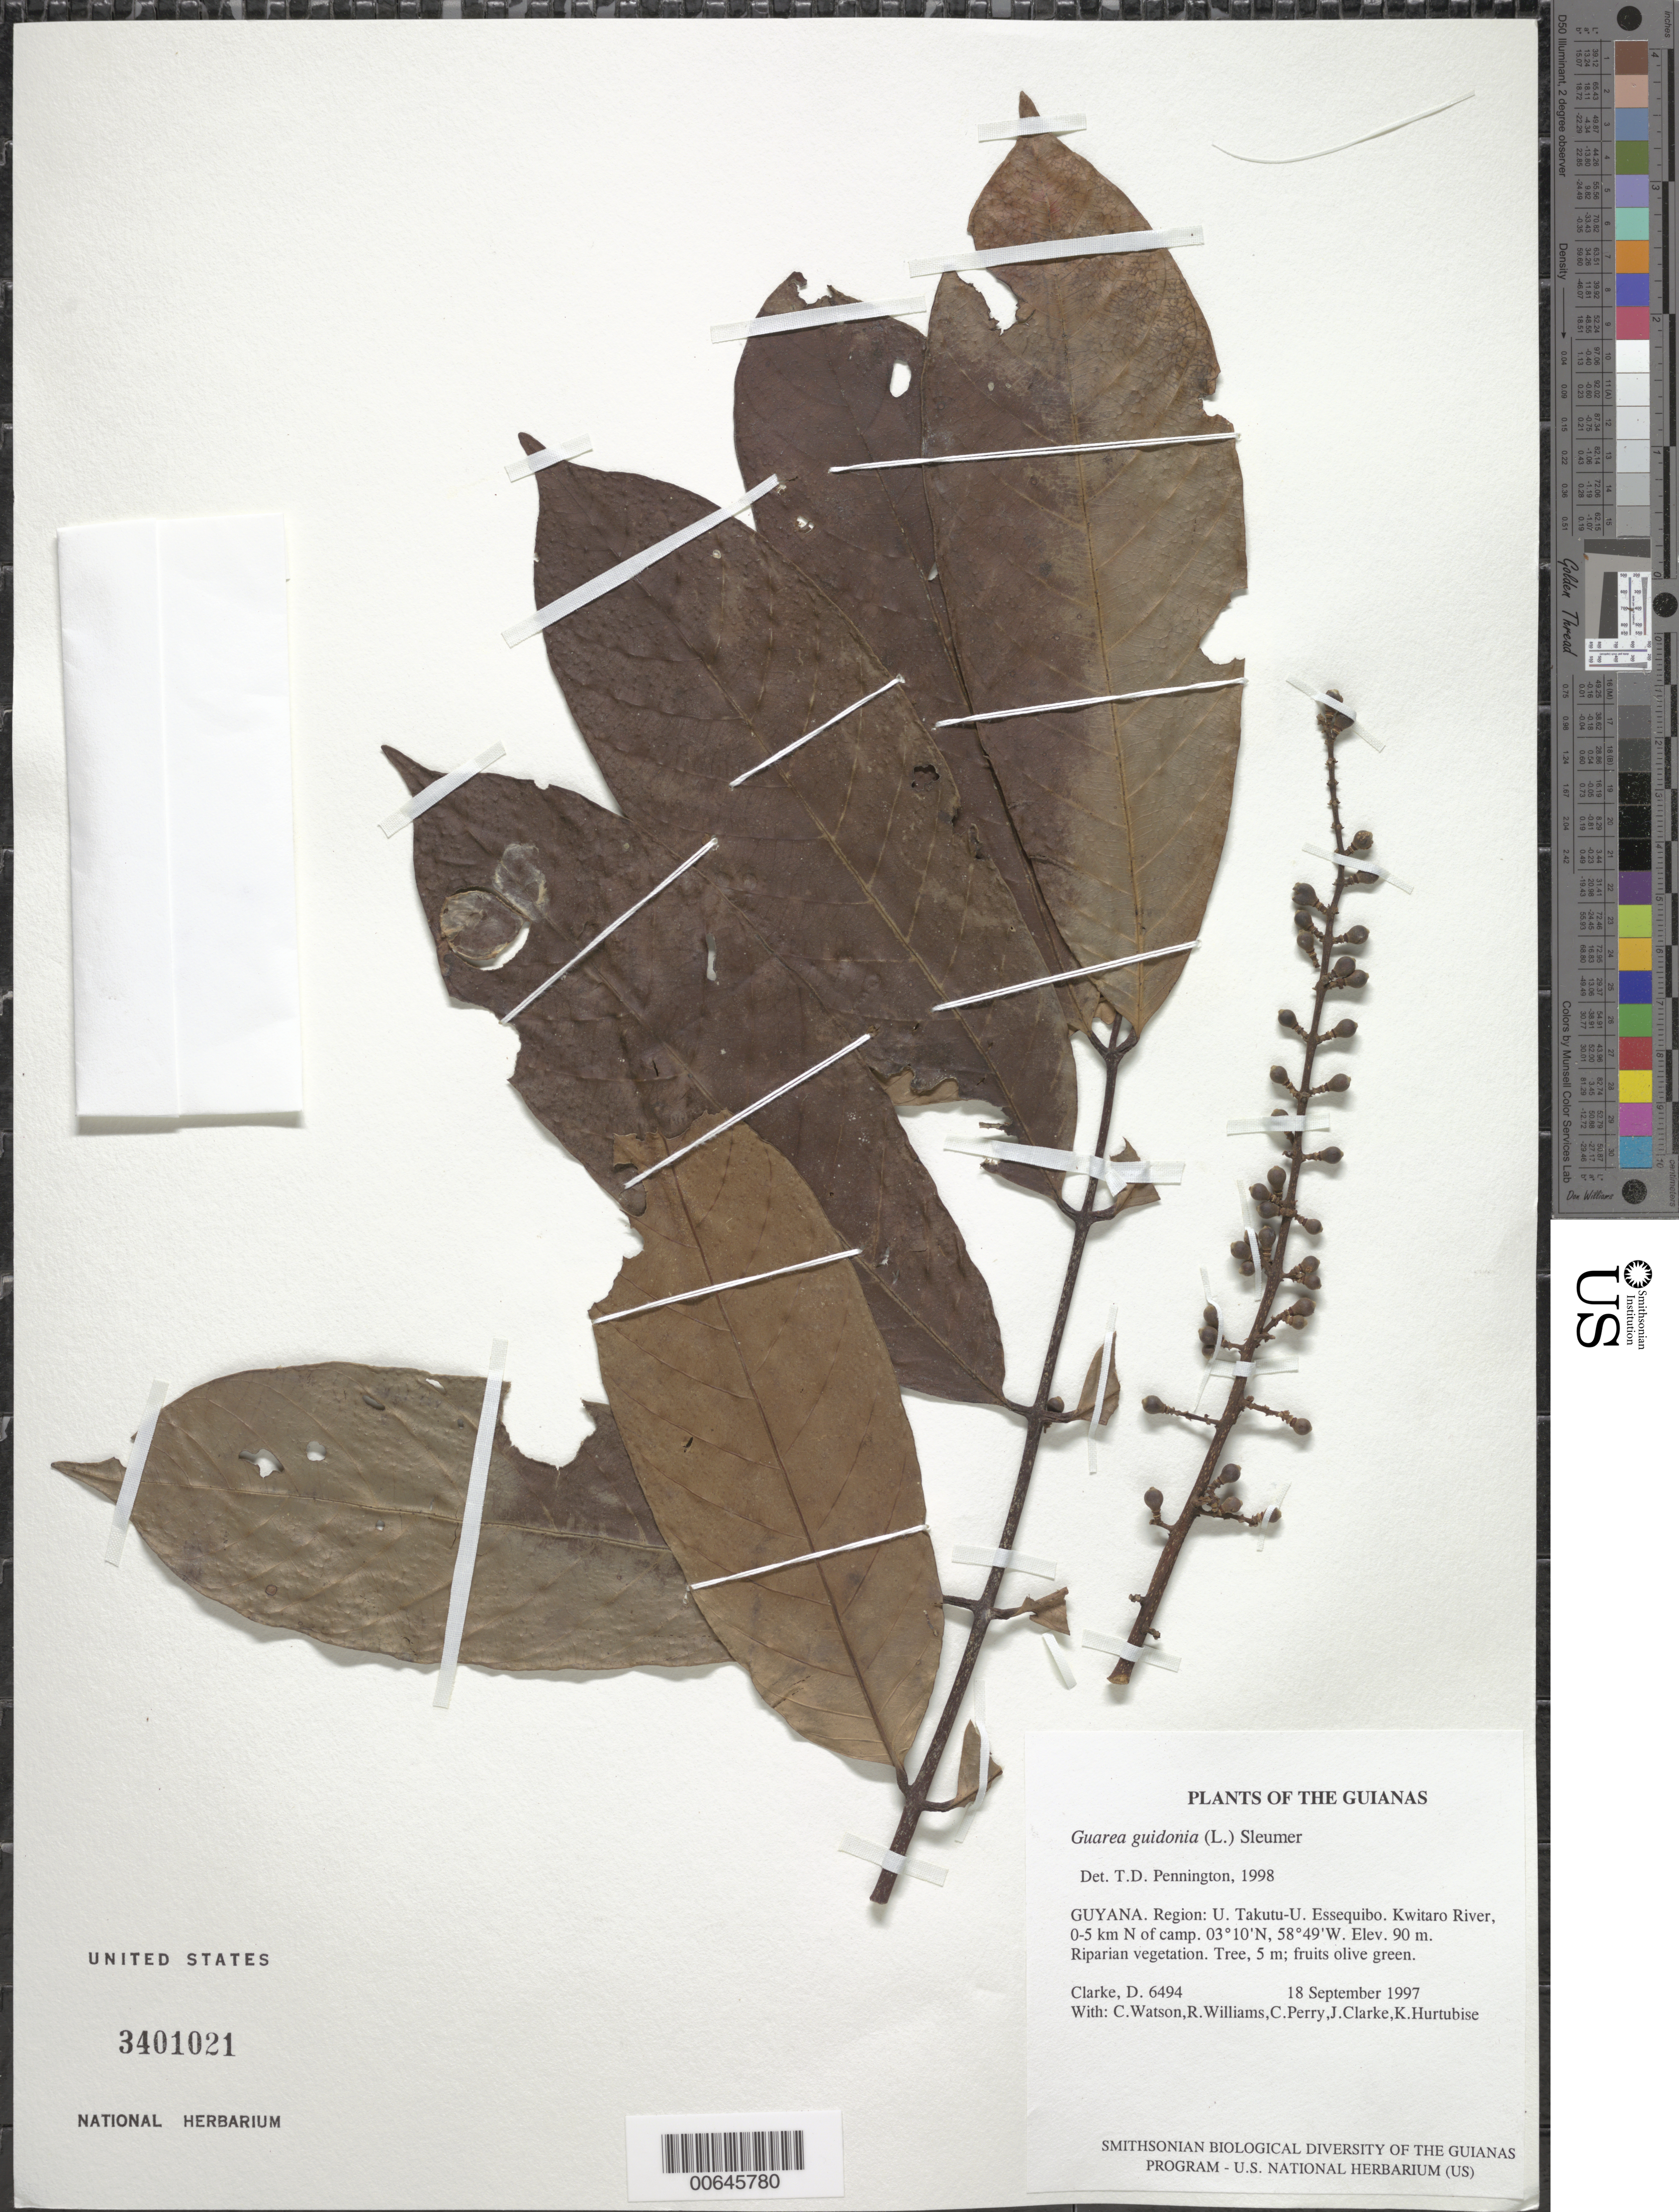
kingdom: Plantae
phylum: Tracheophyta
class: Magnoliopsida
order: Sapindales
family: Meliaceae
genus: Guarea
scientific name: Guarea guidonia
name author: (L.) Sleumer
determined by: Pennington, T. D., (K)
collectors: H. D. Clarke, C. Watson, R. Williams, C. Perry, J. Clarke & K. Hurtubise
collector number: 6494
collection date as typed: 18 September 1997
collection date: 1997-09-18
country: Guyana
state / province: U. Takutu-U. Essequibo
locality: Kwitaro River, 0-5 km N of camp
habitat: Riparian vegetation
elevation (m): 90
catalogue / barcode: US 3401021